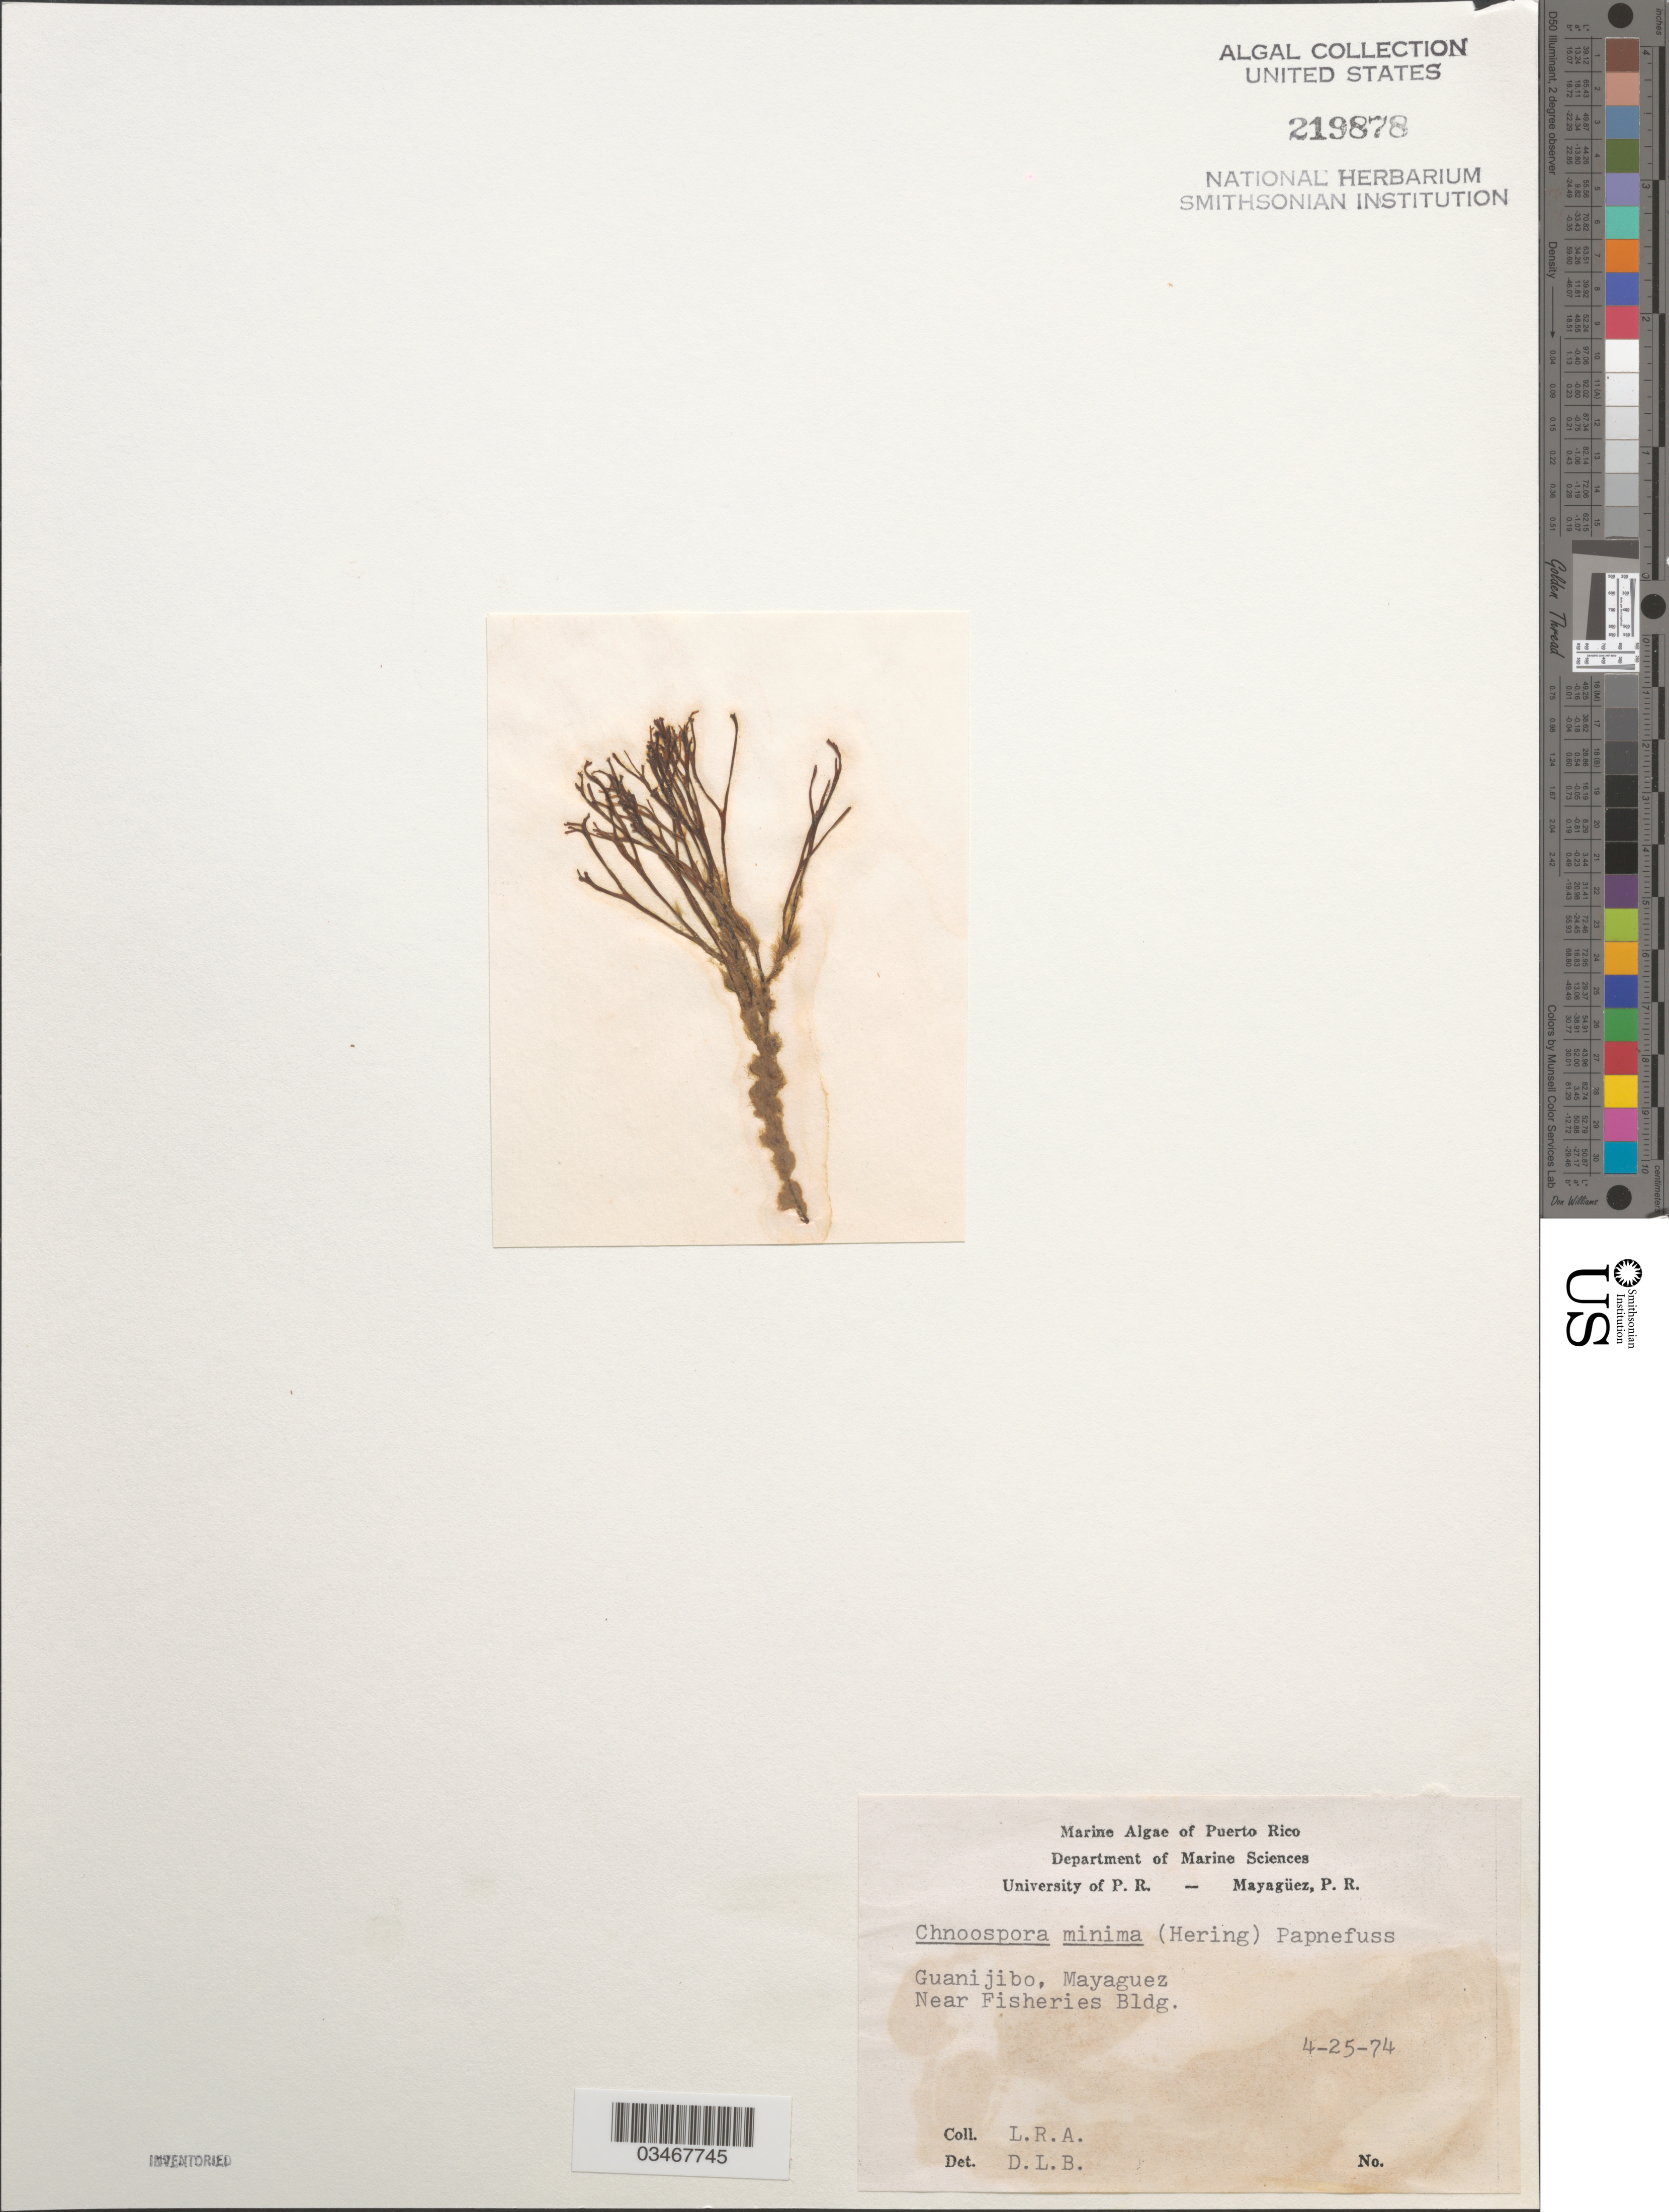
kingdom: Chromista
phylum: Ochrophyta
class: Phaeophyceae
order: Scytosiphonales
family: Scytosiphonaceae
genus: Chnoospora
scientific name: Chnoospora minima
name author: (Hering) Papenf.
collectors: L. Almodovar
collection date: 1974-04-25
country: Puerto Rico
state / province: Mayaguez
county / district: Guanijibo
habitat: Near fisheries building.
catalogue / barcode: US 219878